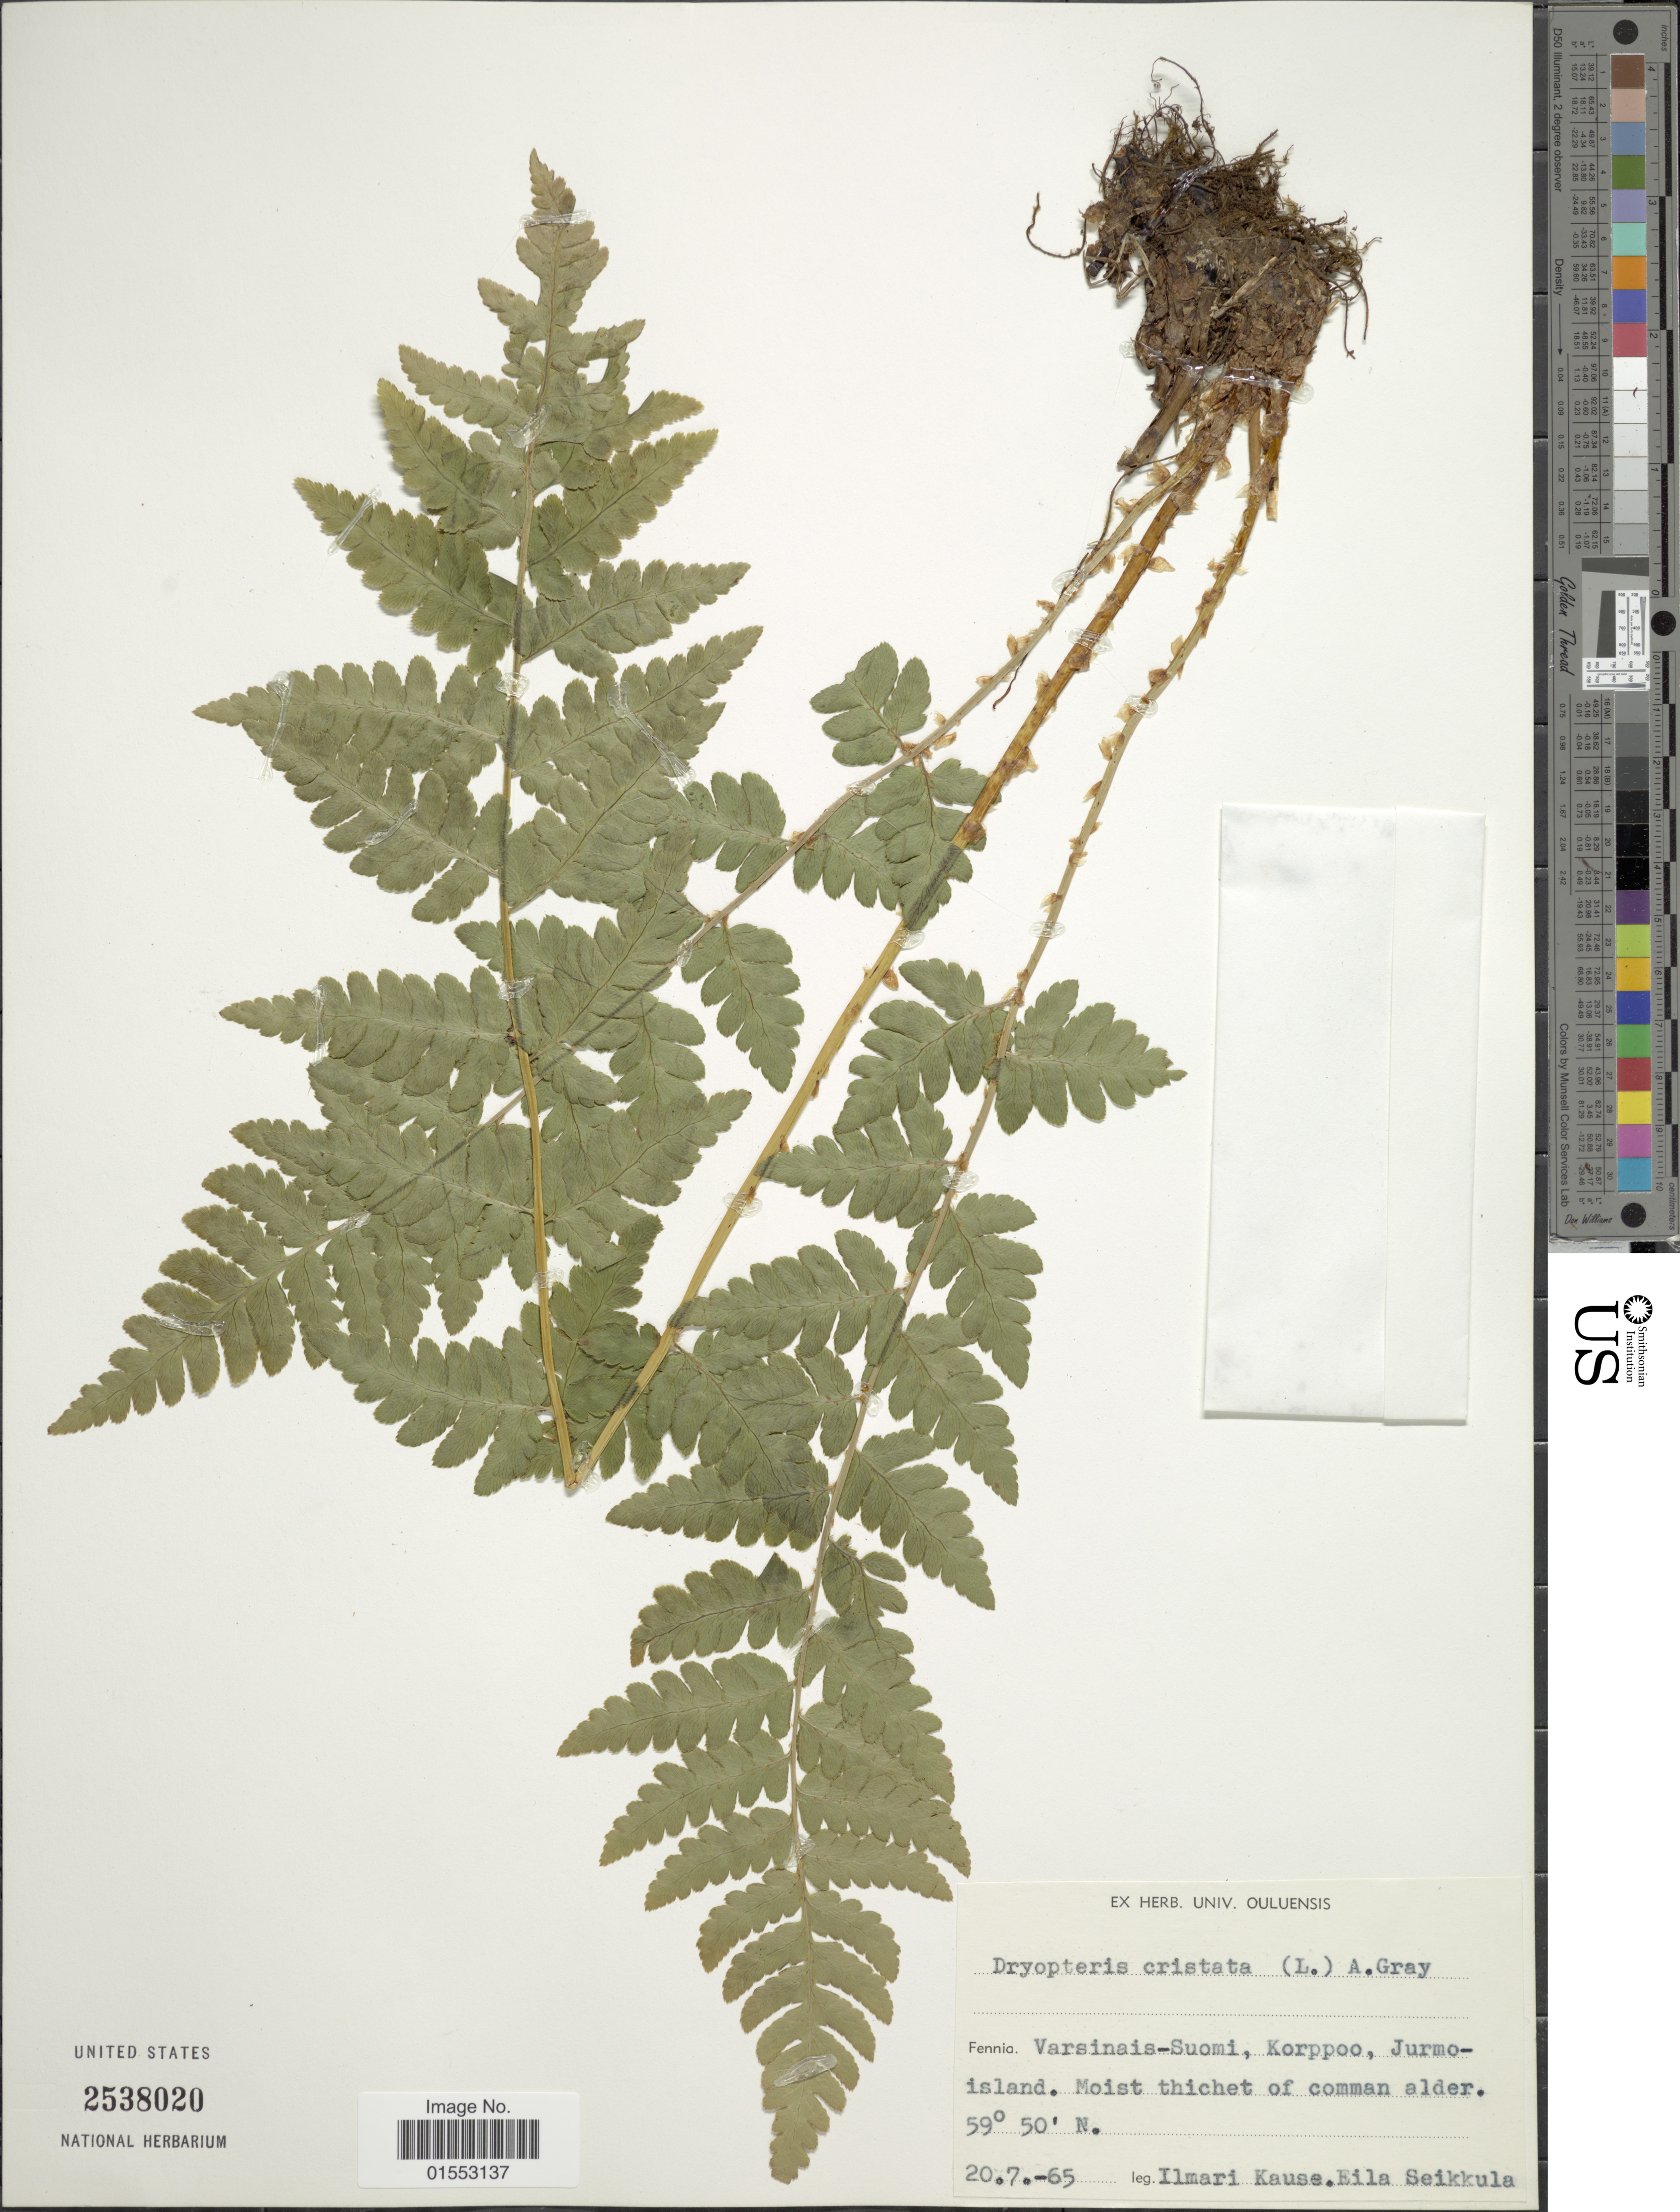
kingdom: Plantae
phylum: Tracheophyta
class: Polypodiopsida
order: Polypodiales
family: Dryopteridaceae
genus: Dryopteris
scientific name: Dryopteris cristata var. spinulosa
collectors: I. Kause & E. Seikkula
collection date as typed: Transcribed d/m/y: 20/7/65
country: Finland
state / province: Varsinais-Suomi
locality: Fennia: Korppoo, Jurmoisland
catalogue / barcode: US 2538020